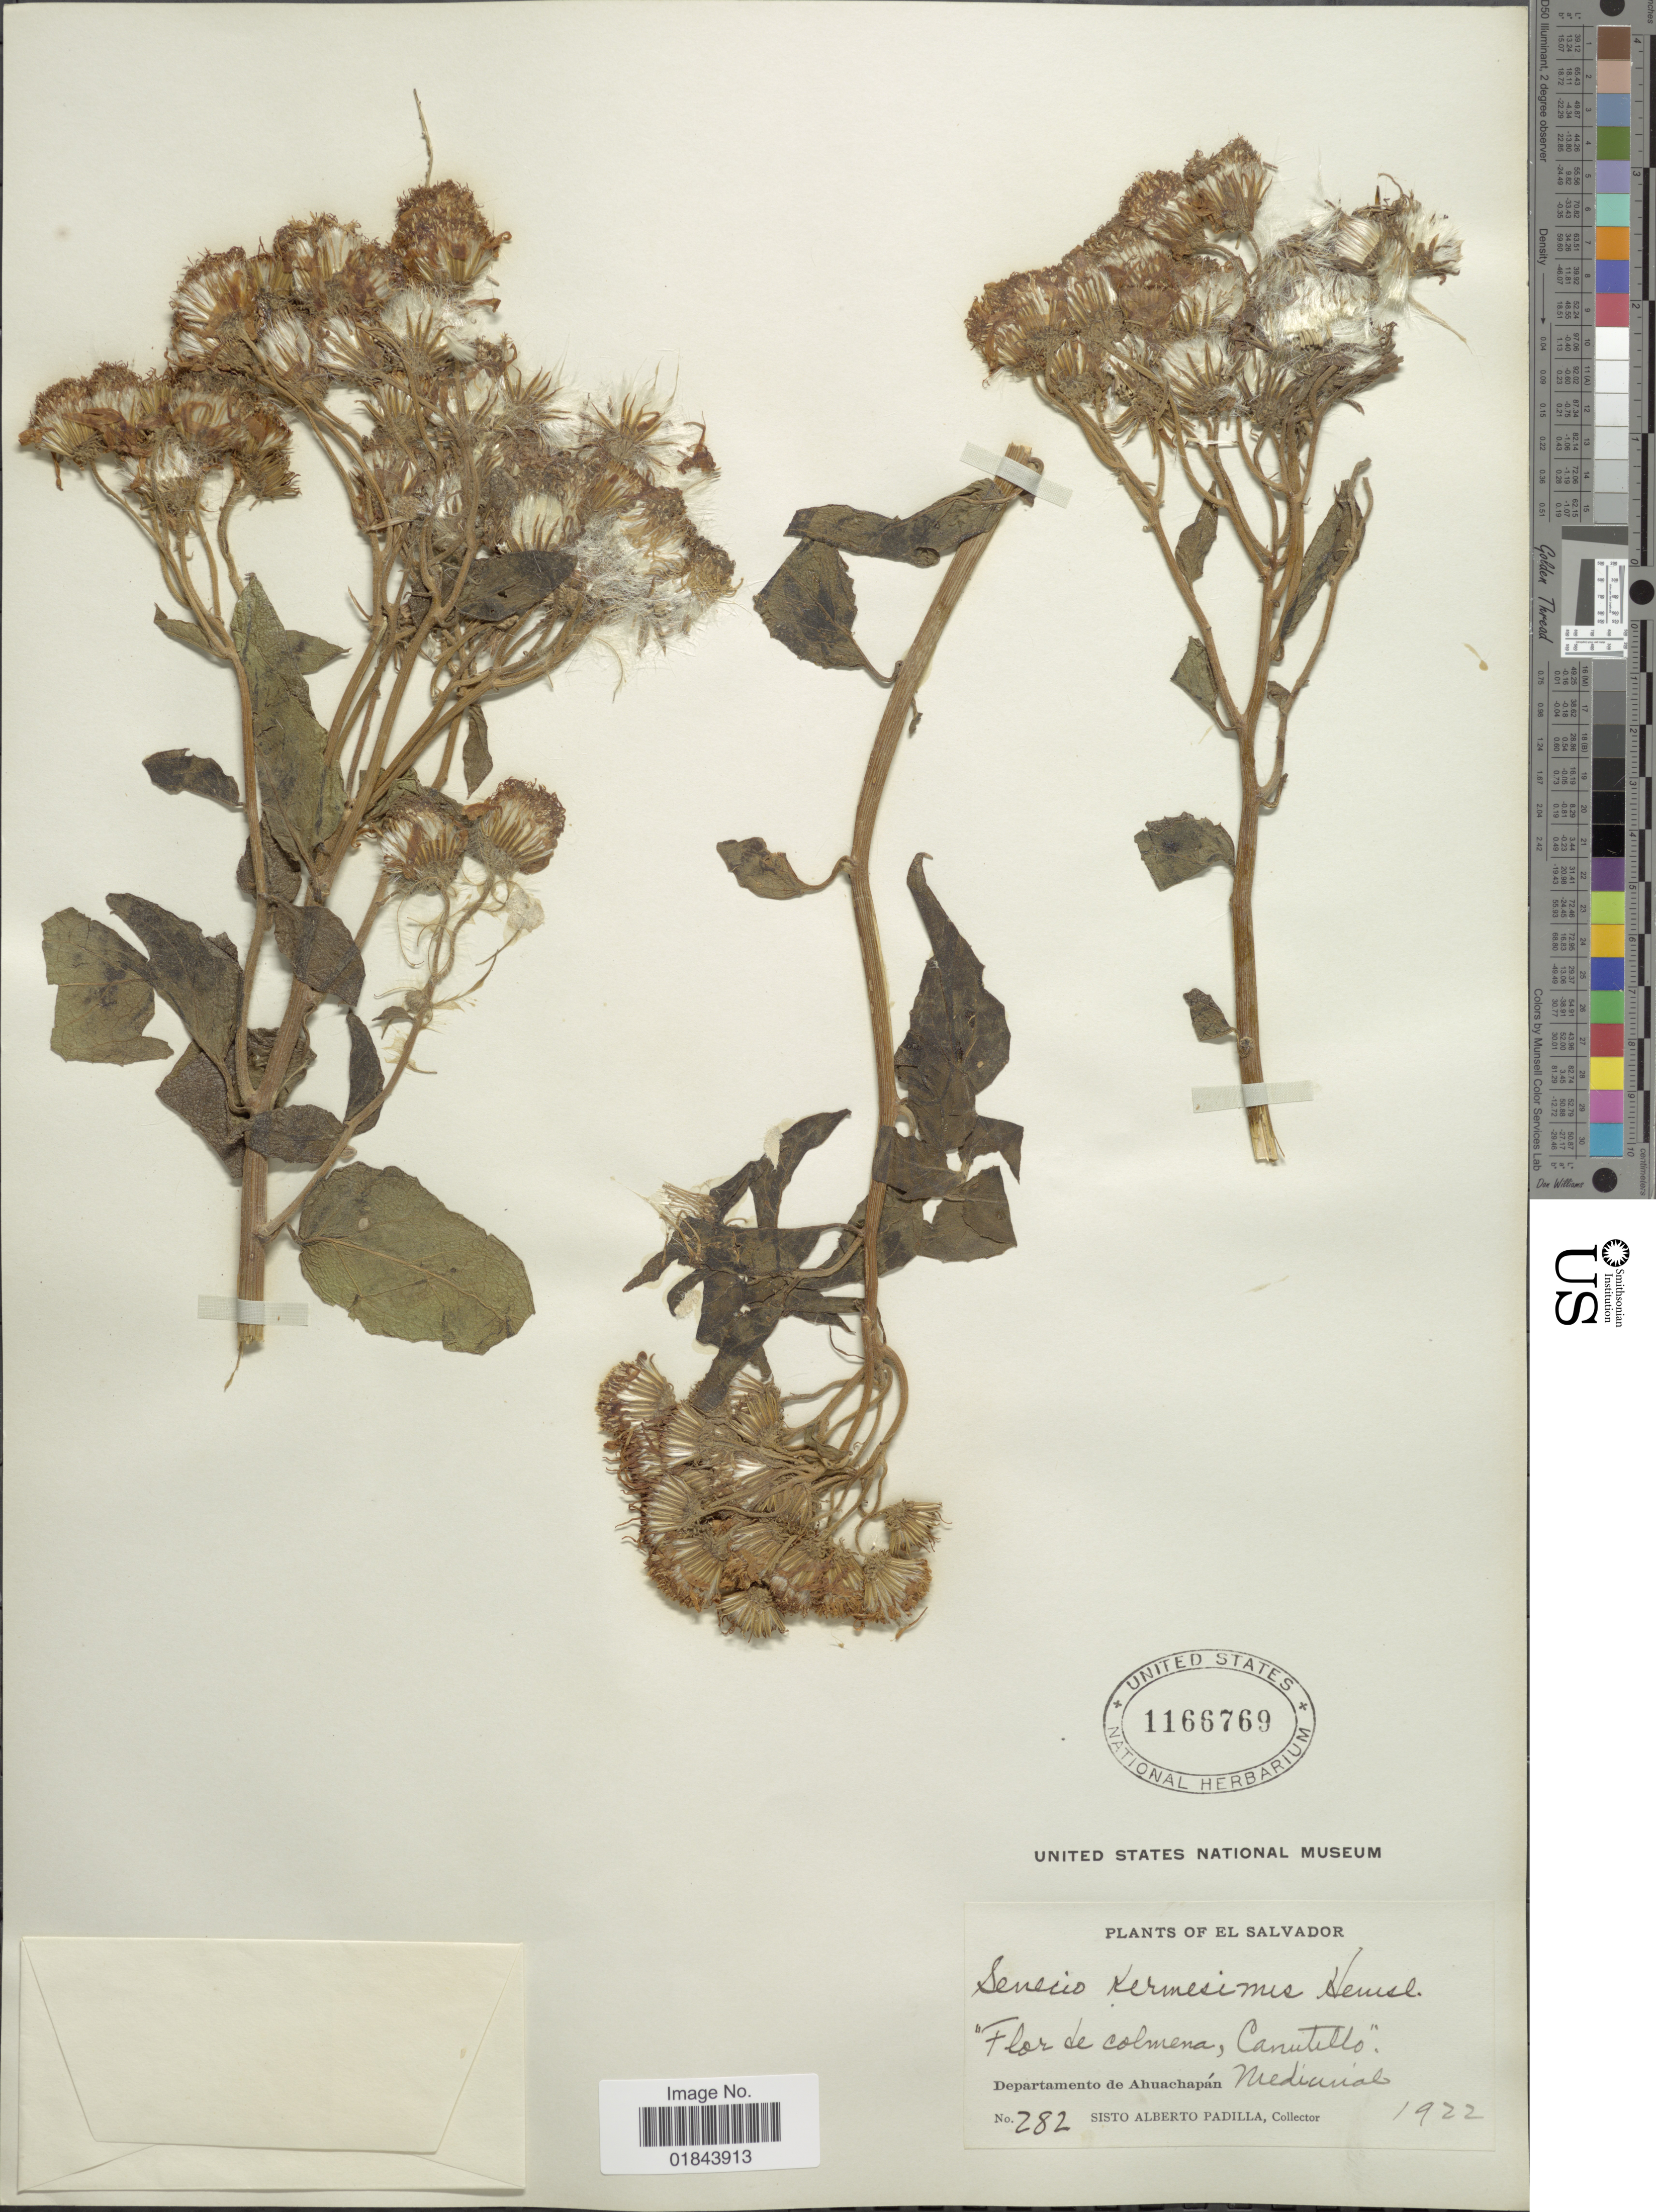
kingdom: Plantae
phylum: Tracheophyta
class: Magnoliopsida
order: Asterales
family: Asteraceae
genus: Pseudogynoxys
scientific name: Pseudogynoxys haenkei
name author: (DC.) Cabrera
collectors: S. A. Padilla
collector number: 282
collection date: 1922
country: El Salvador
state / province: Ahuachapan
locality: Departamento de Ahuachapán. Medicinal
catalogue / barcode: US 1166769